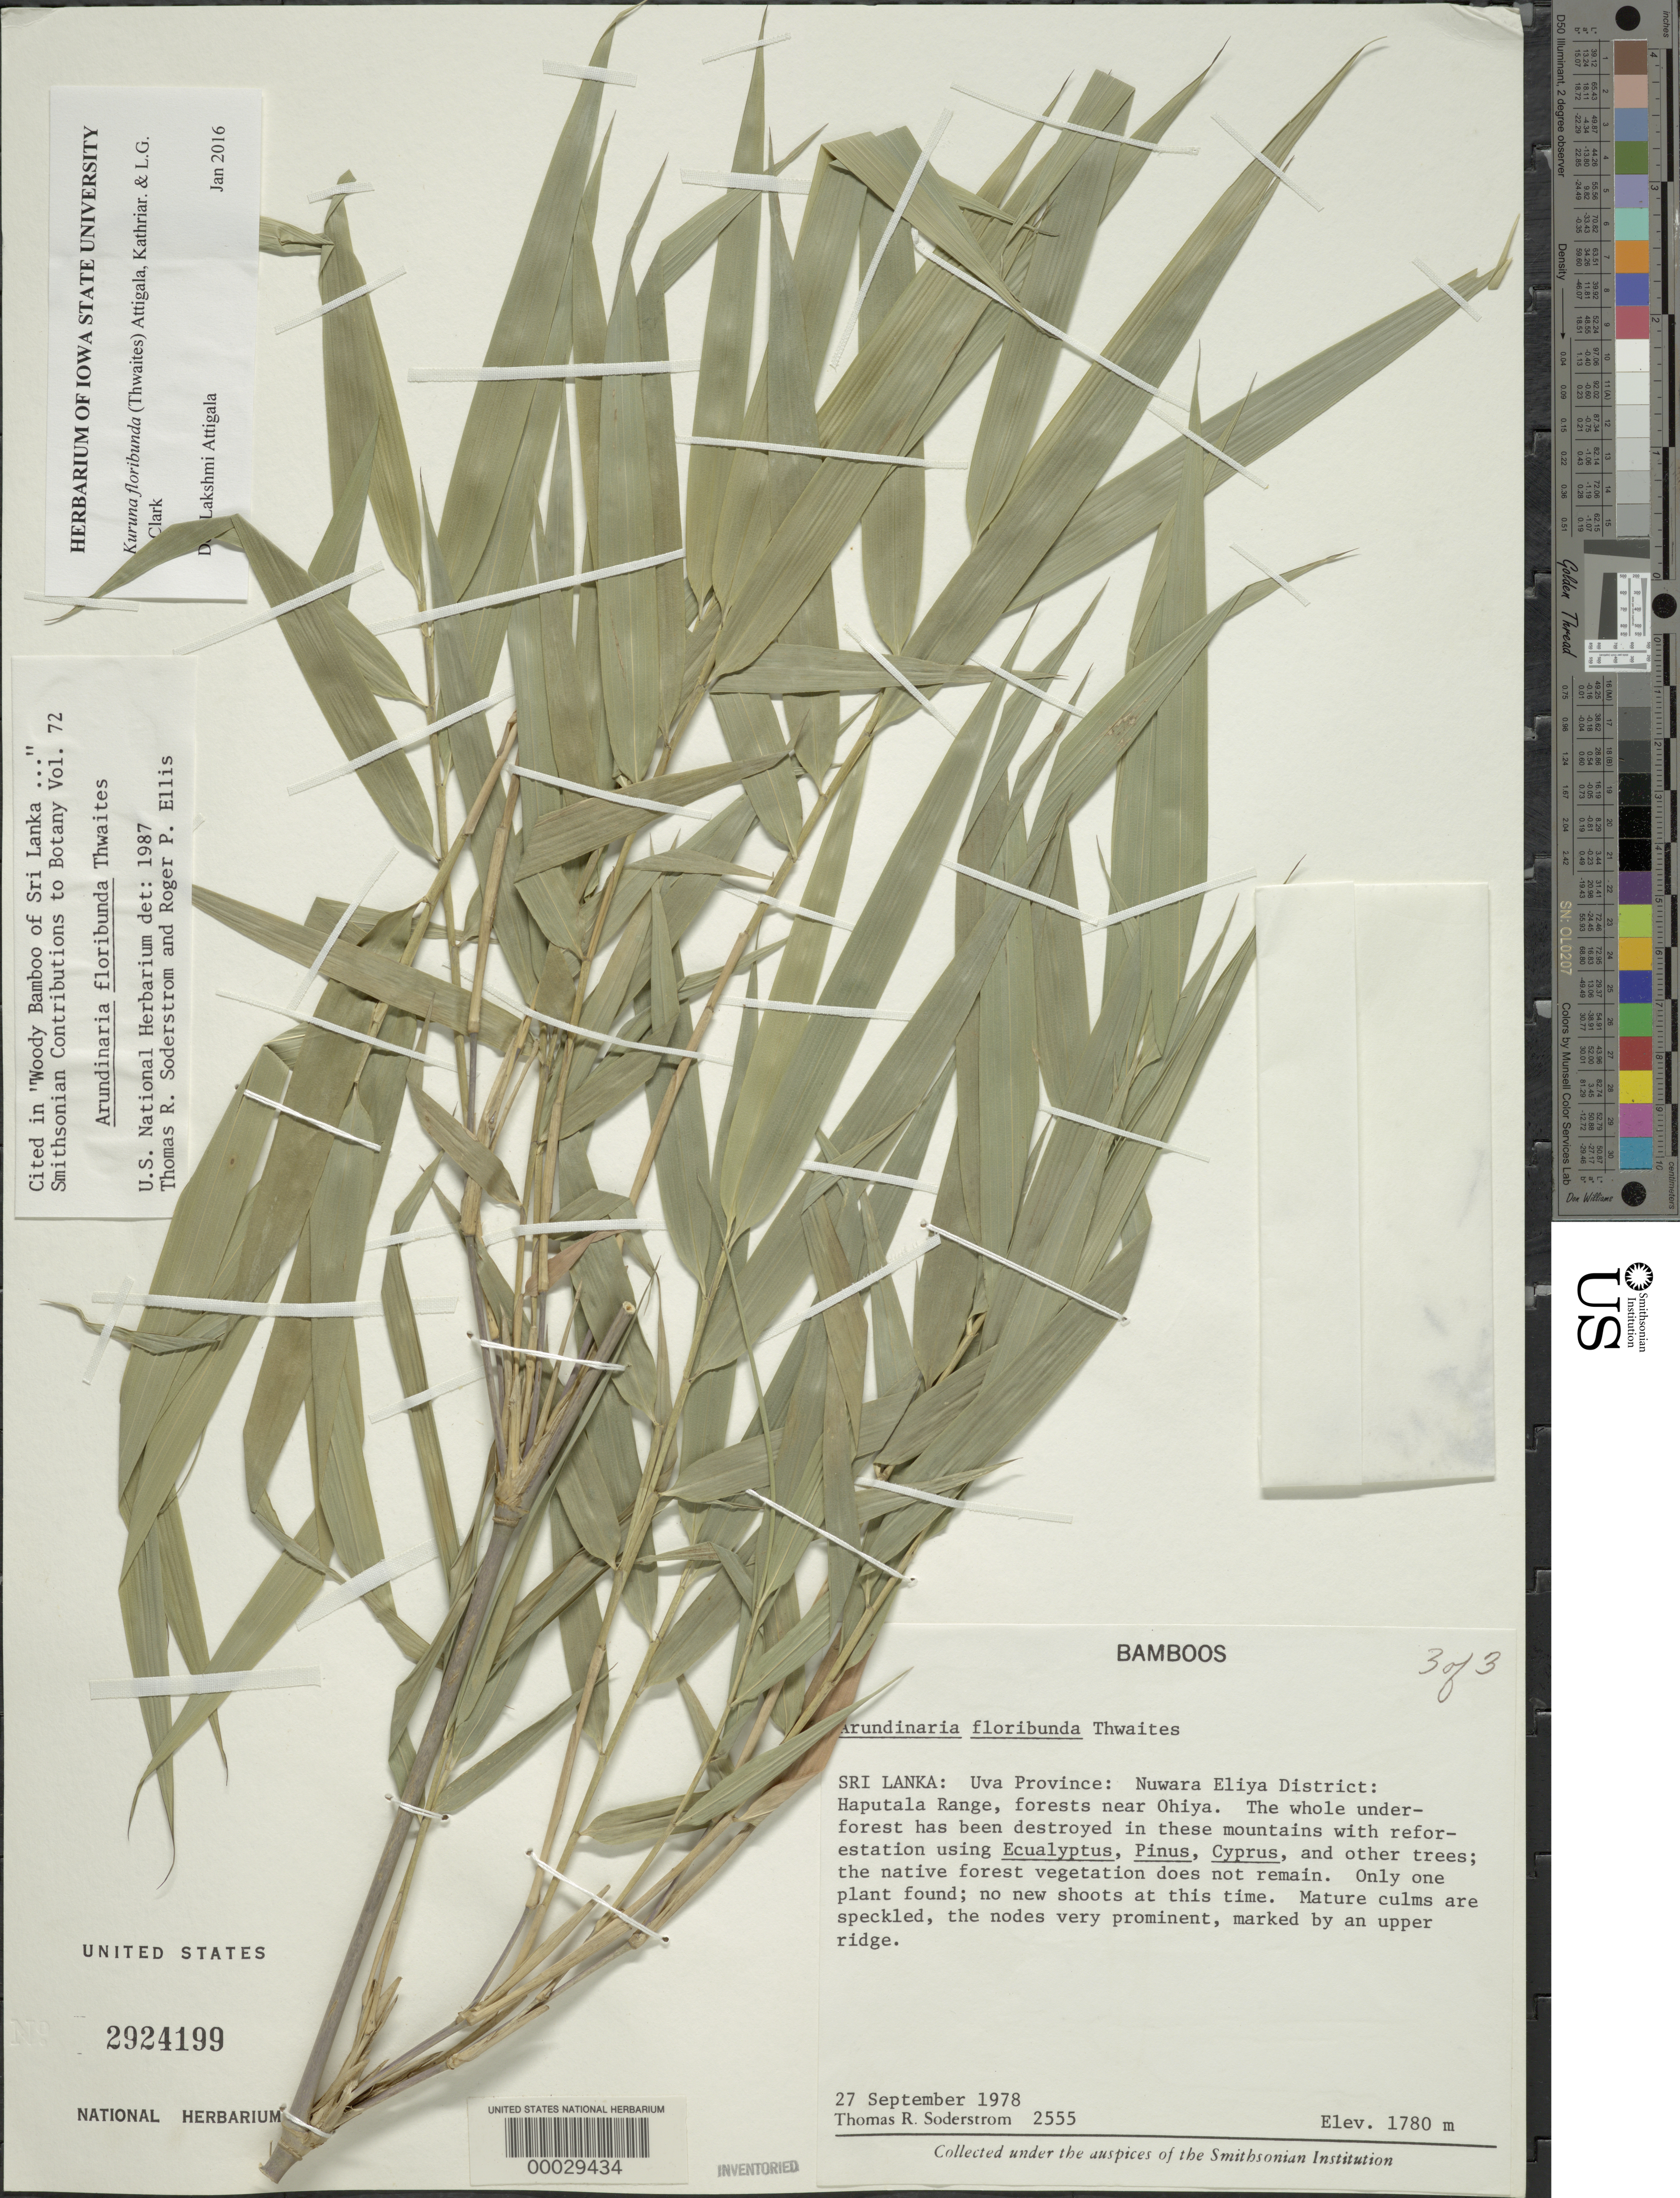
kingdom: Plantae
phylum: Tracheophyta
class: Liliopsida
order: Poales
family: Poaceae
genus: Kuruna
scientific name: Kuruna floribunda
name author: (Thwaites) Attigala et al.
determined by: Attigala, L.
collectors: T. R. Soderstrom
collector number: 2555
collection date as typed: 27 Sep 1978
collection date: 1978-09-27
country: Sri Lanka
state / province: Central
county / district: Nuwara Eliya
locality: Maputala range, ohiya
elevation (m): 1780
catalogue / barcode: US 2924199